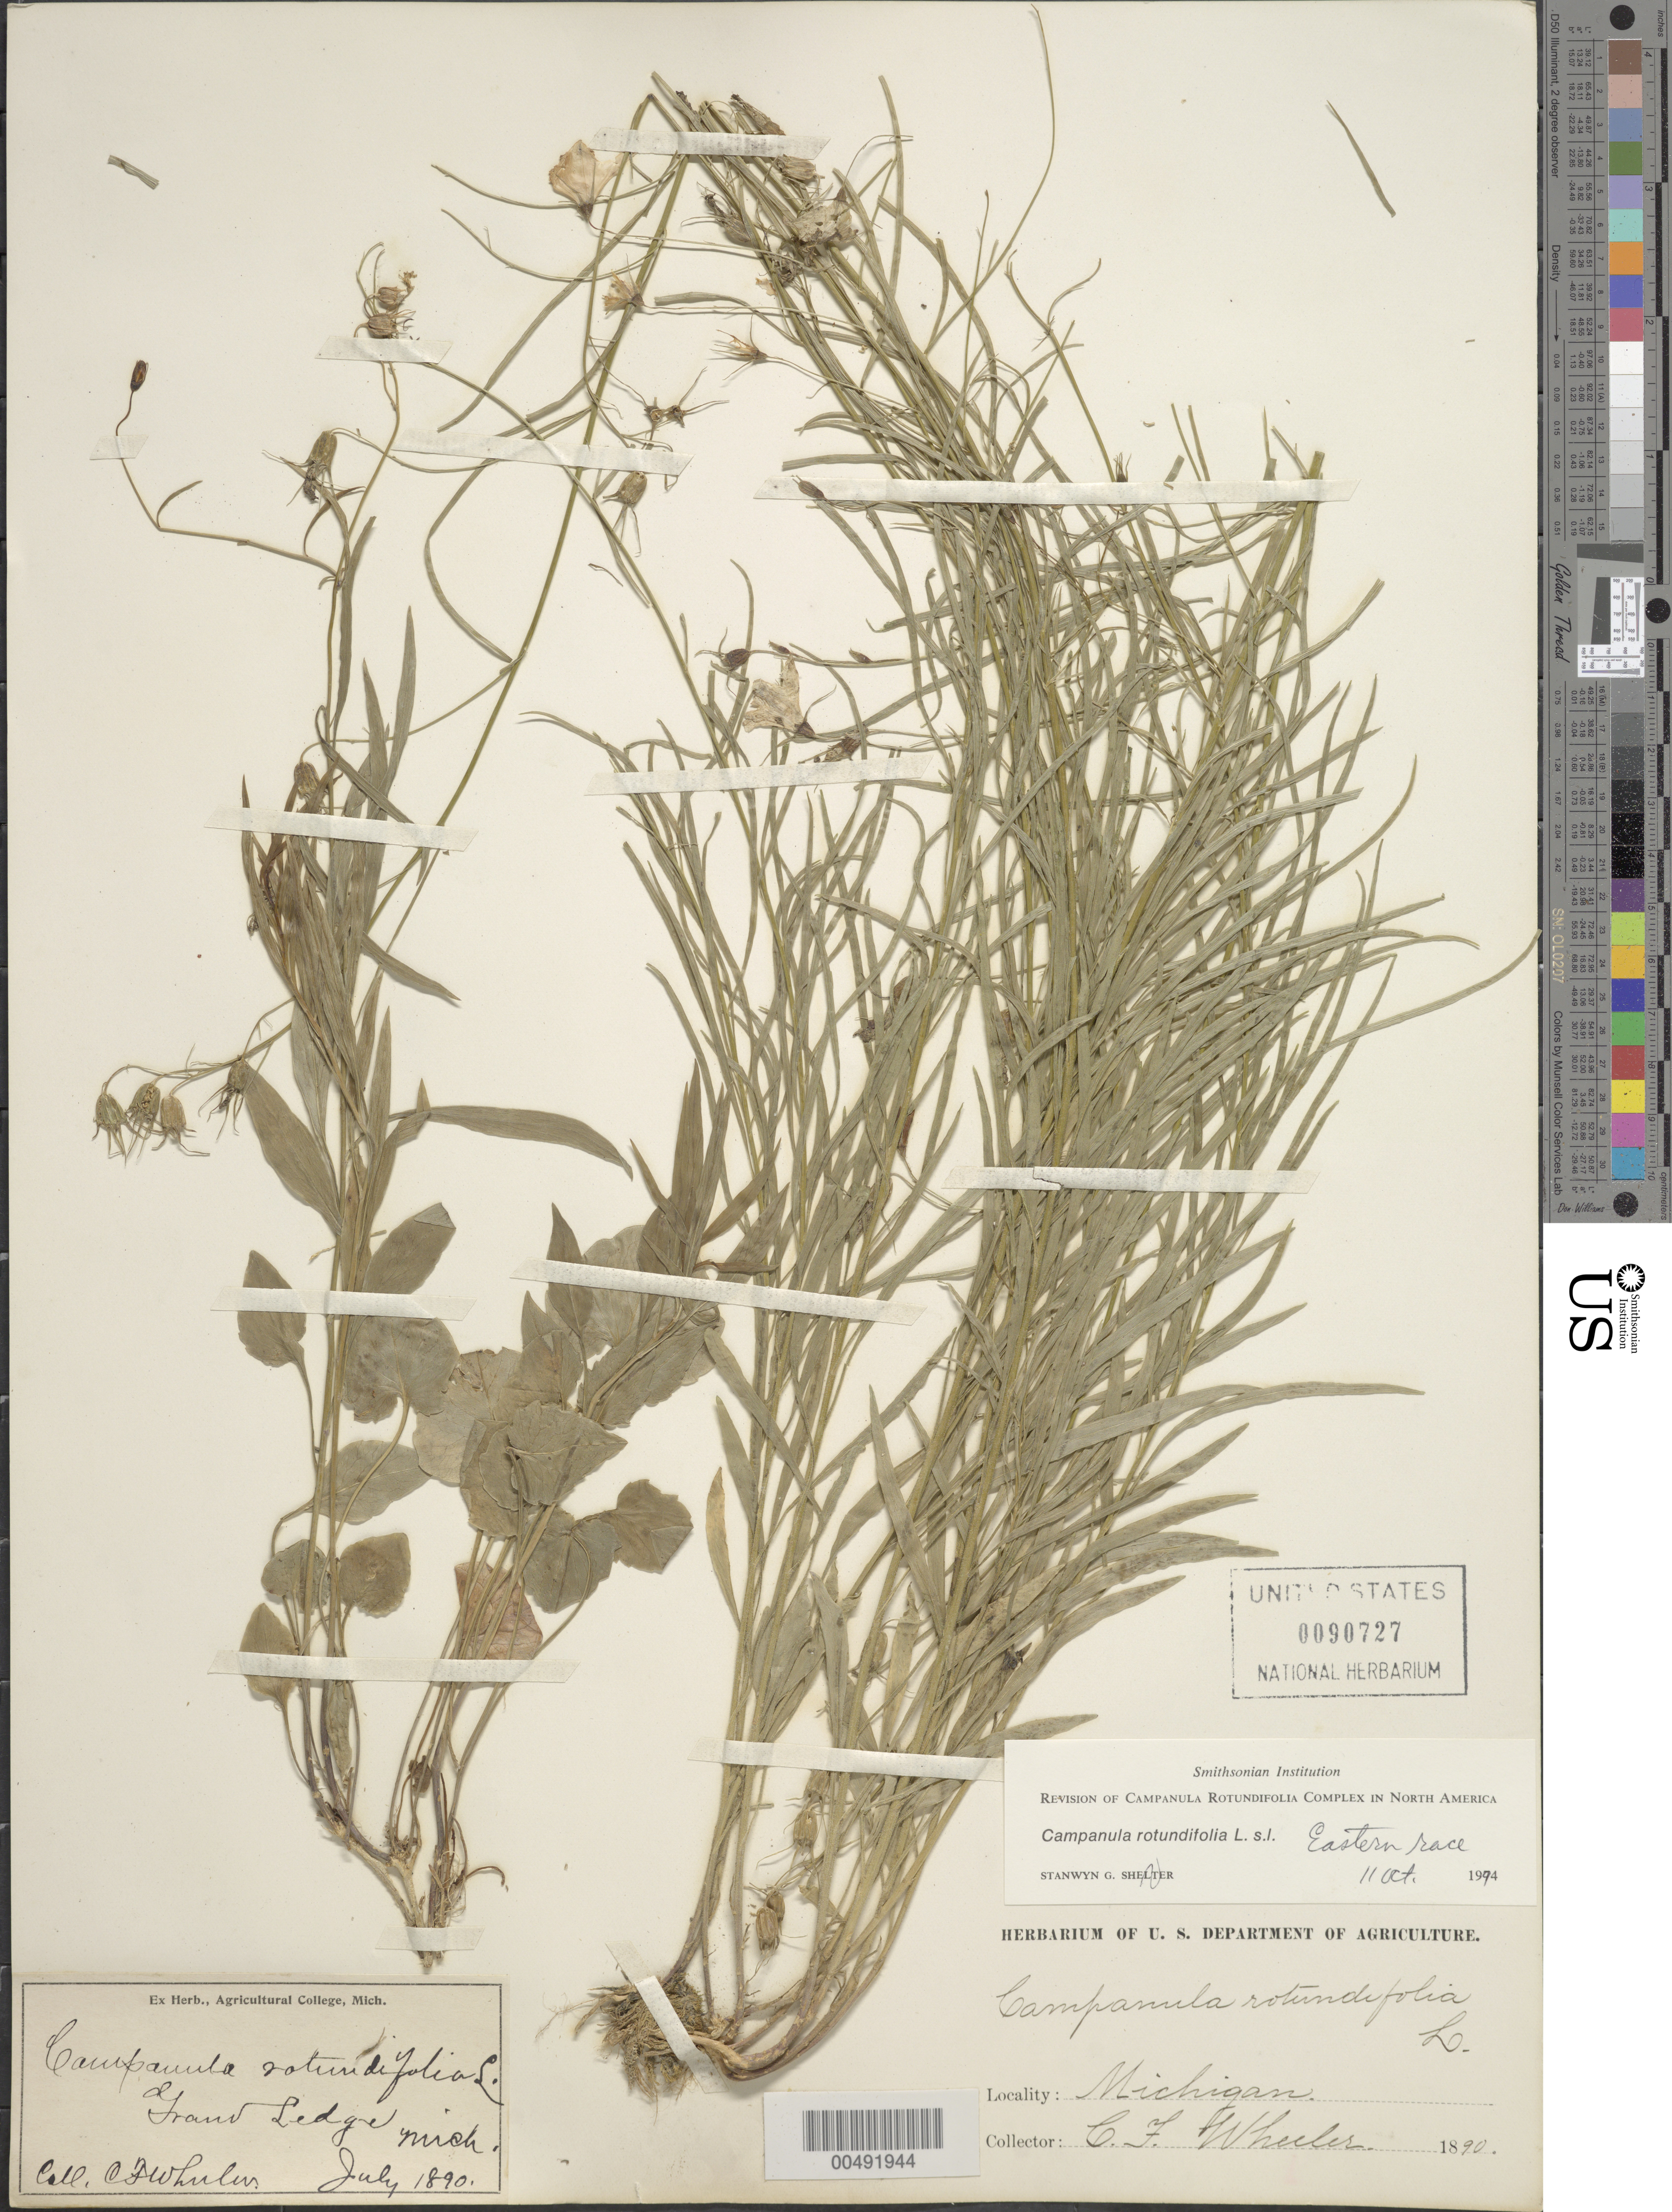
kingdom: Plantae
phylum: Tracheophyta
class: Magnoliopsida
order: Asterales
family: Campanulaceae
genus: Campanula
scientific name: Campanula rotundifolia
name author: L.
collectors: C. Wheeler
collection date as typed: Jul 1890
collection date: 1890-07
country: United States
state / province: Michigan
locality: Grand Ledge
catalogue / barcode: US 90727